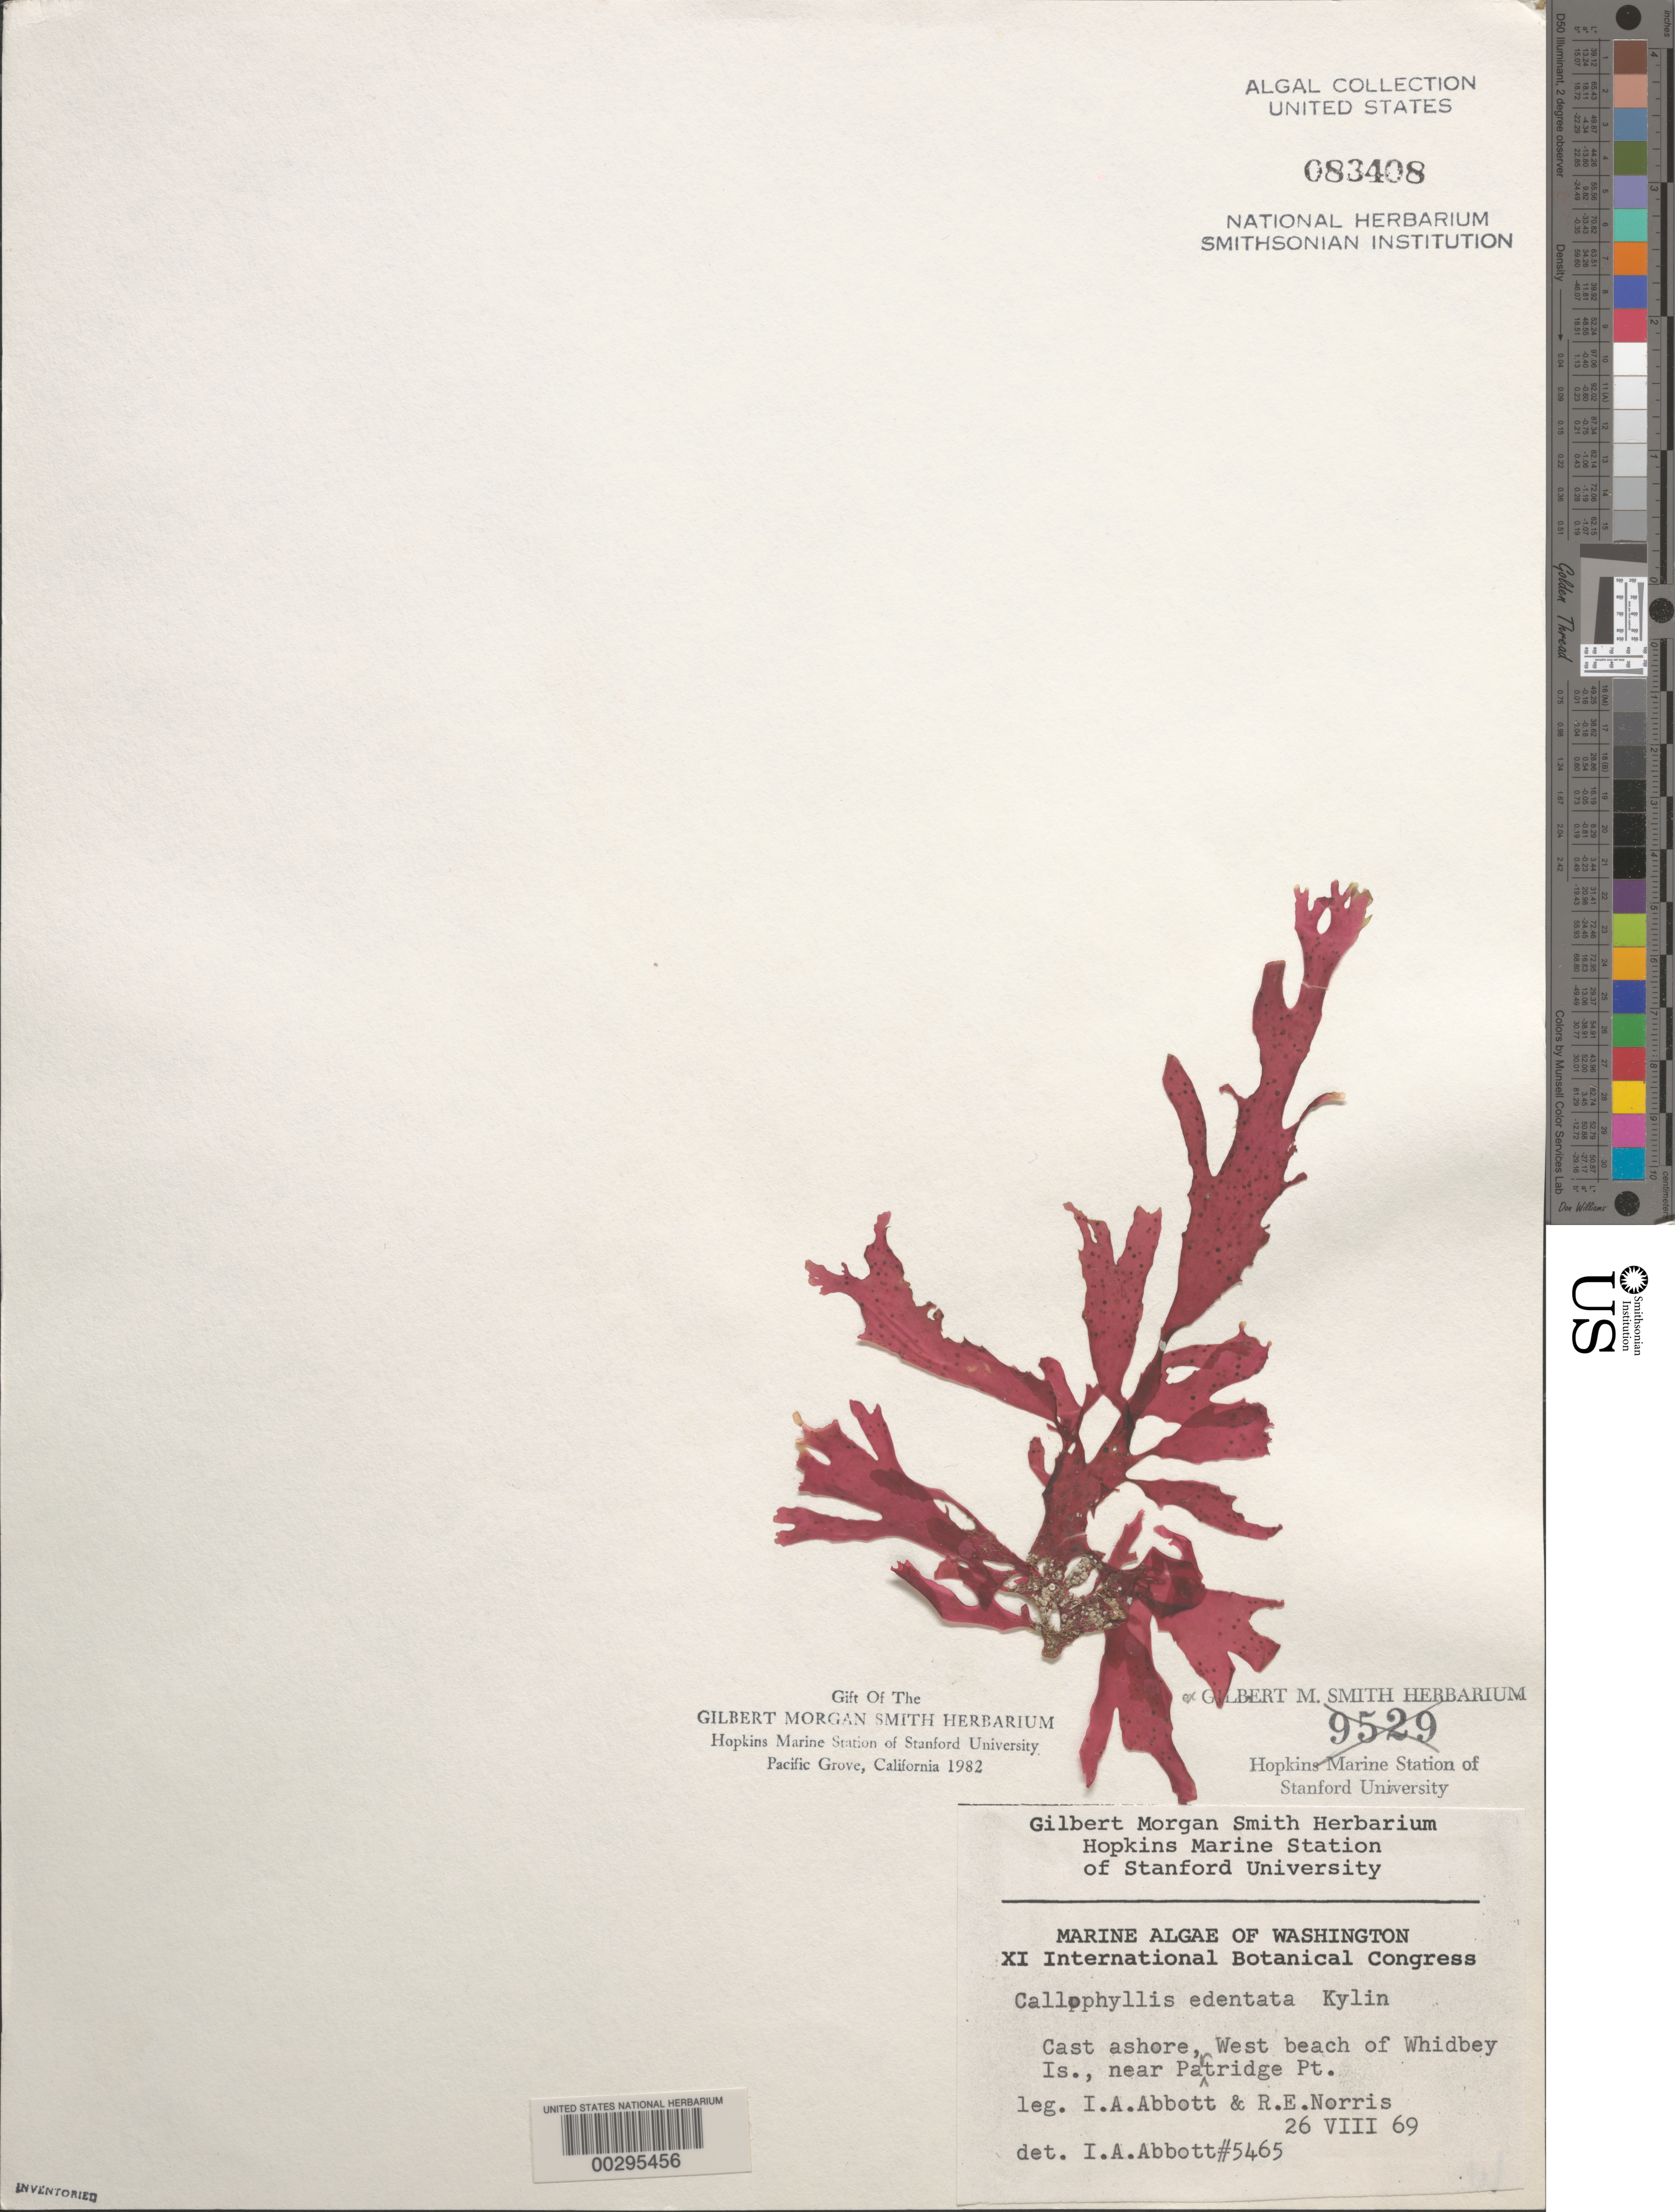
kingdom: Plantae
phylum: Rhodophyta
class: Florideophyceae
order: Gigartinales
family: Kallymeniaceae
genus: Callophyllis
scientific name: Callophyllis edentata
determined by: Abbott, Isabella A.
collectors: I. A. Abbott & R. E. Norris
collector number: IAA 5465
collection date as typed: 26 Aug 1969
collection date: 1969-08-26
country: United States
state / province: Washington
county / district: Island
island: Whidbey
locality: West Beach near Partridge Point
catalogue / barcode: US 83408